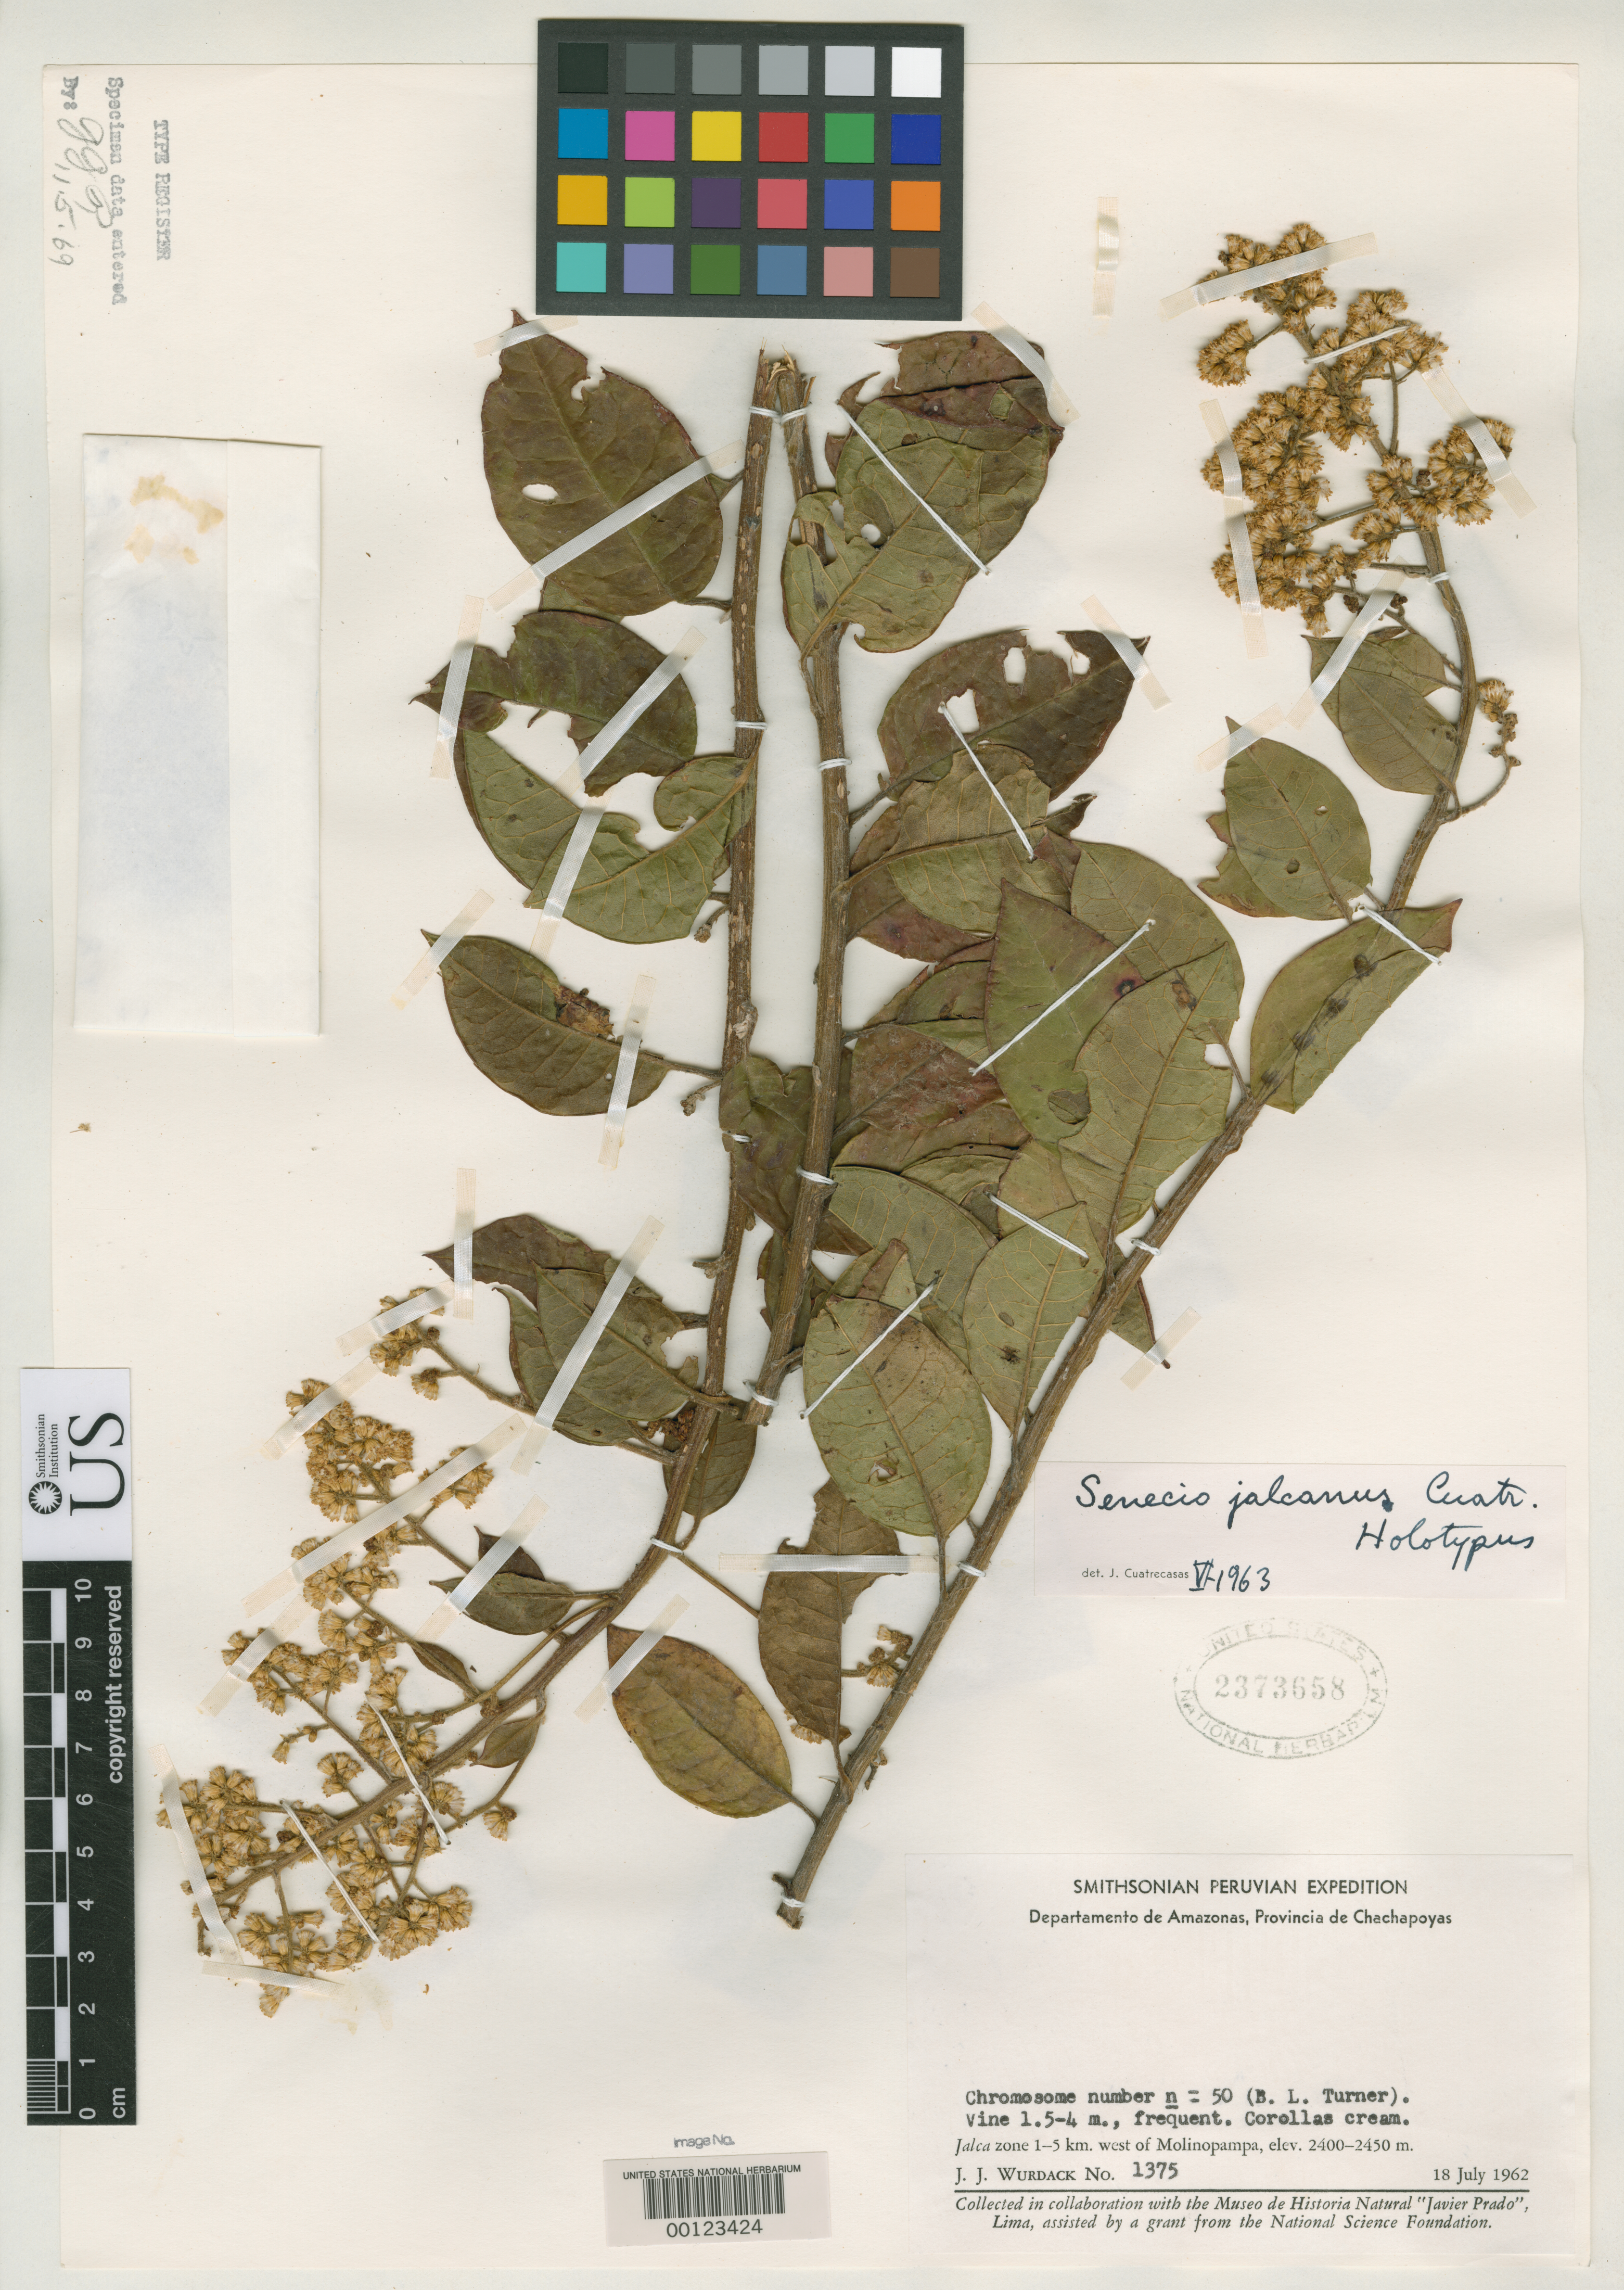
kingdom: Plantae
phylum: Tracheophyta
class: Magnoliopsida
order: Asterales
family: Asteraceae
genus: Senecio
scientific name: Senecio jalcanus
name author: Cuatrec.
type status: Holotype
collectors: J. J. Wurdack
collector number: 1375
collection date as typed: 18 Jul 1962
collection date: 1962-07-18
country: Peru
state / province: Amazonas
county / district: Chachapoyas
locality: Molinopampa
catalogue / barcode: US 2373658